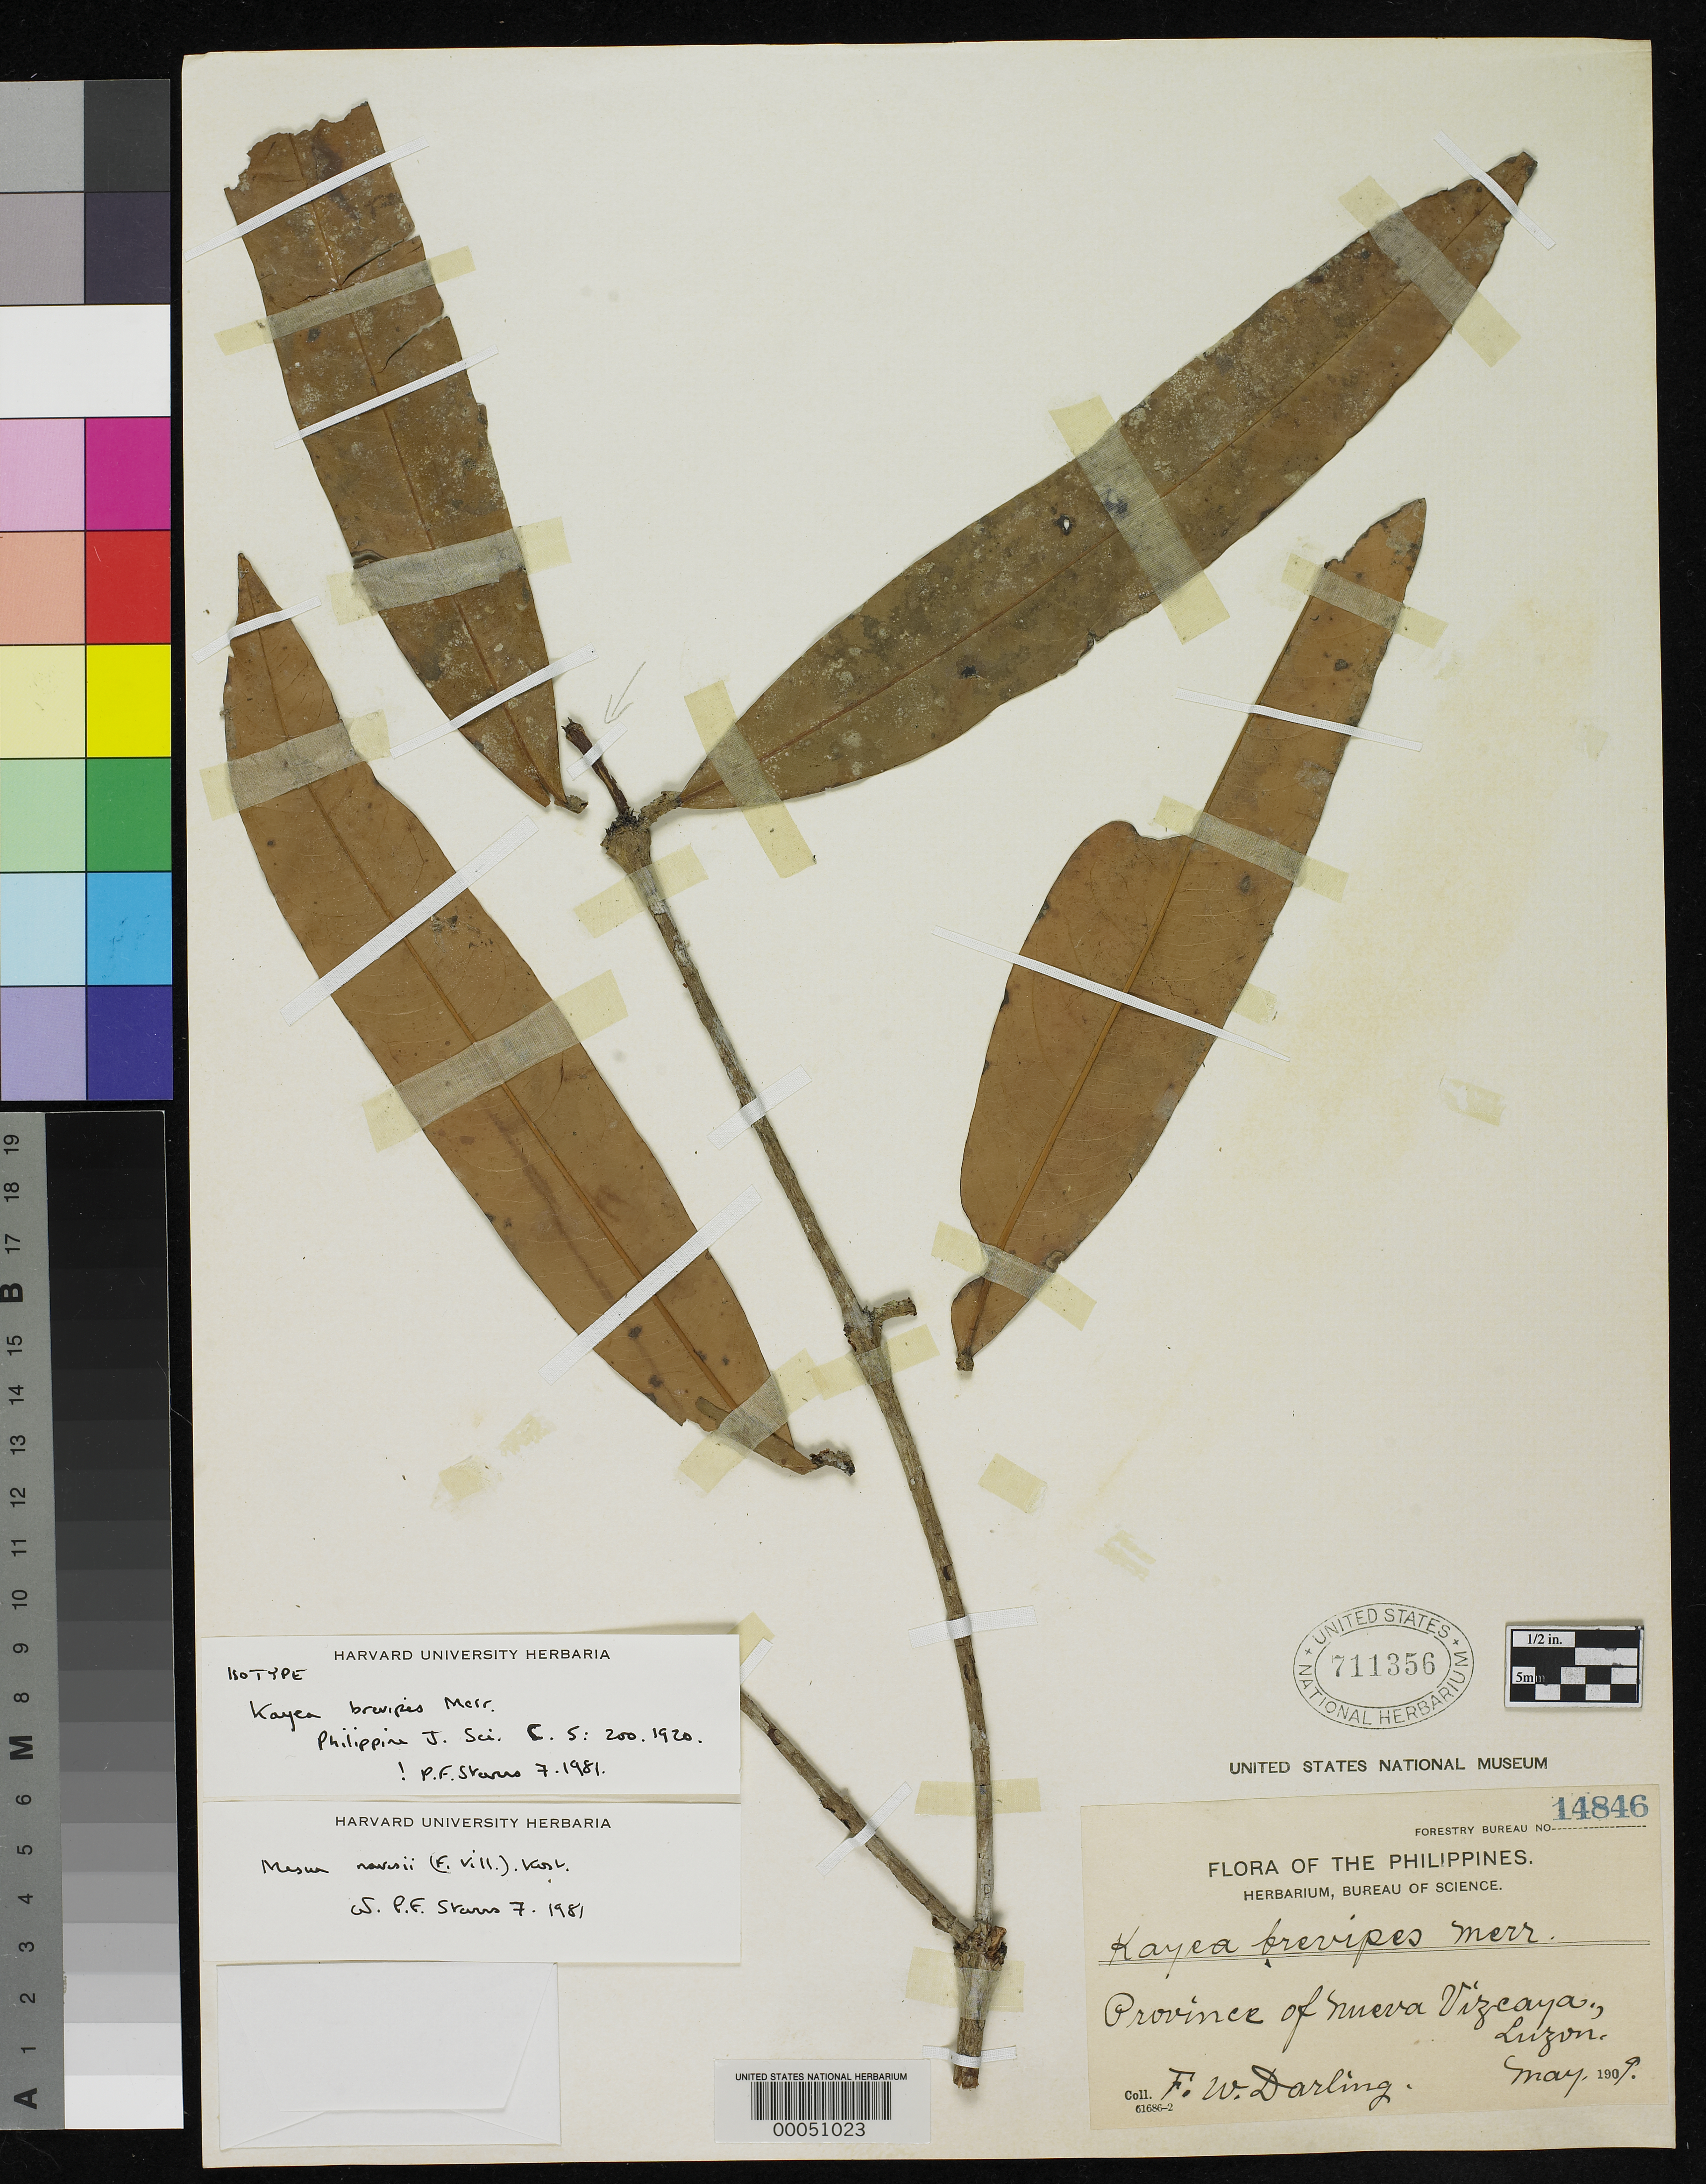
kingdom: Plantae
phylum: Tracheophyta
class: Magnoliopsida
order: Malpighiales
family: Calophyllaceae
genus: Kayea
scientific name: Kayea brevipes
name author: Merr.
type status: Isotype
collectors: F. Darling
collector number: Bur. Sci. 14846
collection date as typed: May 1909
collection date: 1909-05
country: Philippines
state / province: Cagayan Valley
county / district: Nueva Vizcaya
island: Luzon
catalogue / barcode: US 711356